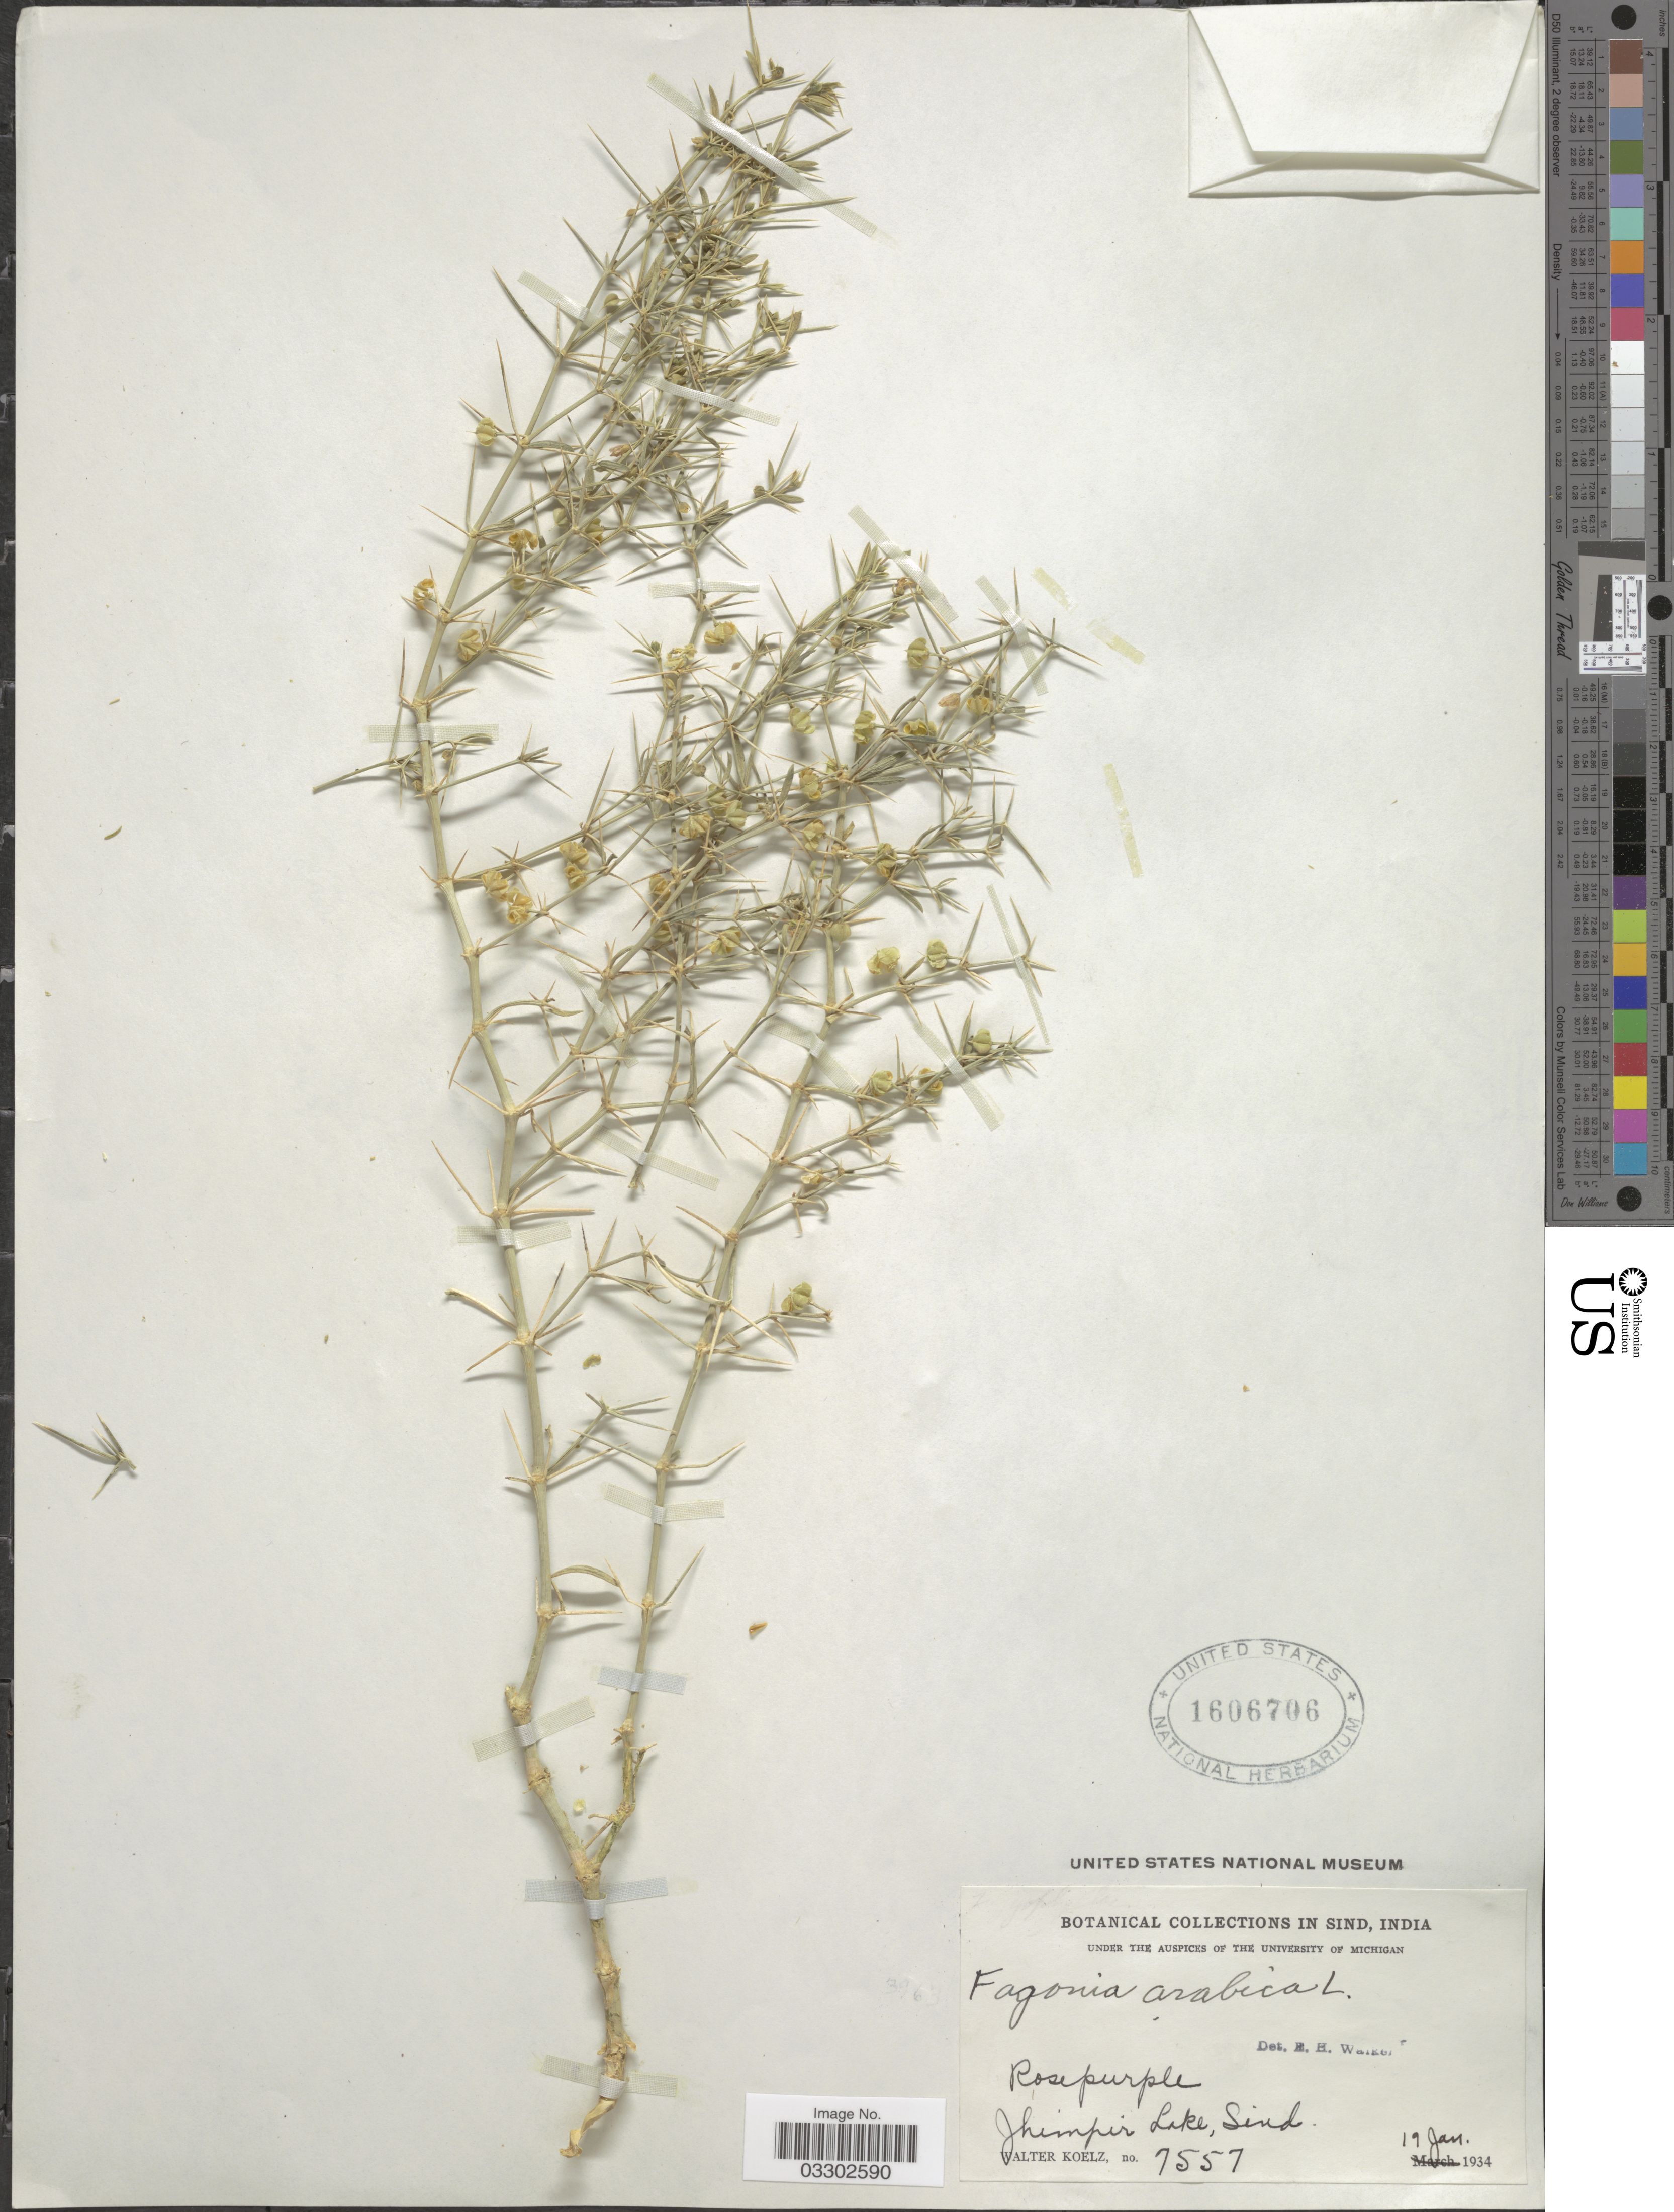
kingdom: Plantae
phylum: Tracheophyta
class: Magnoliopsida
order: Zygophyllales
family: Zygophyllaceae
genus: Fagonia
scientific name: Fagonia arabica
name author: L.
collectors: W. N. Koelz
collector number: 7557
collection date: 1934-01-19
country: Pakistan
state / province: Sindh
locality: Sind. Jhimpir Lake.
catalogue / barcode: US 1606706